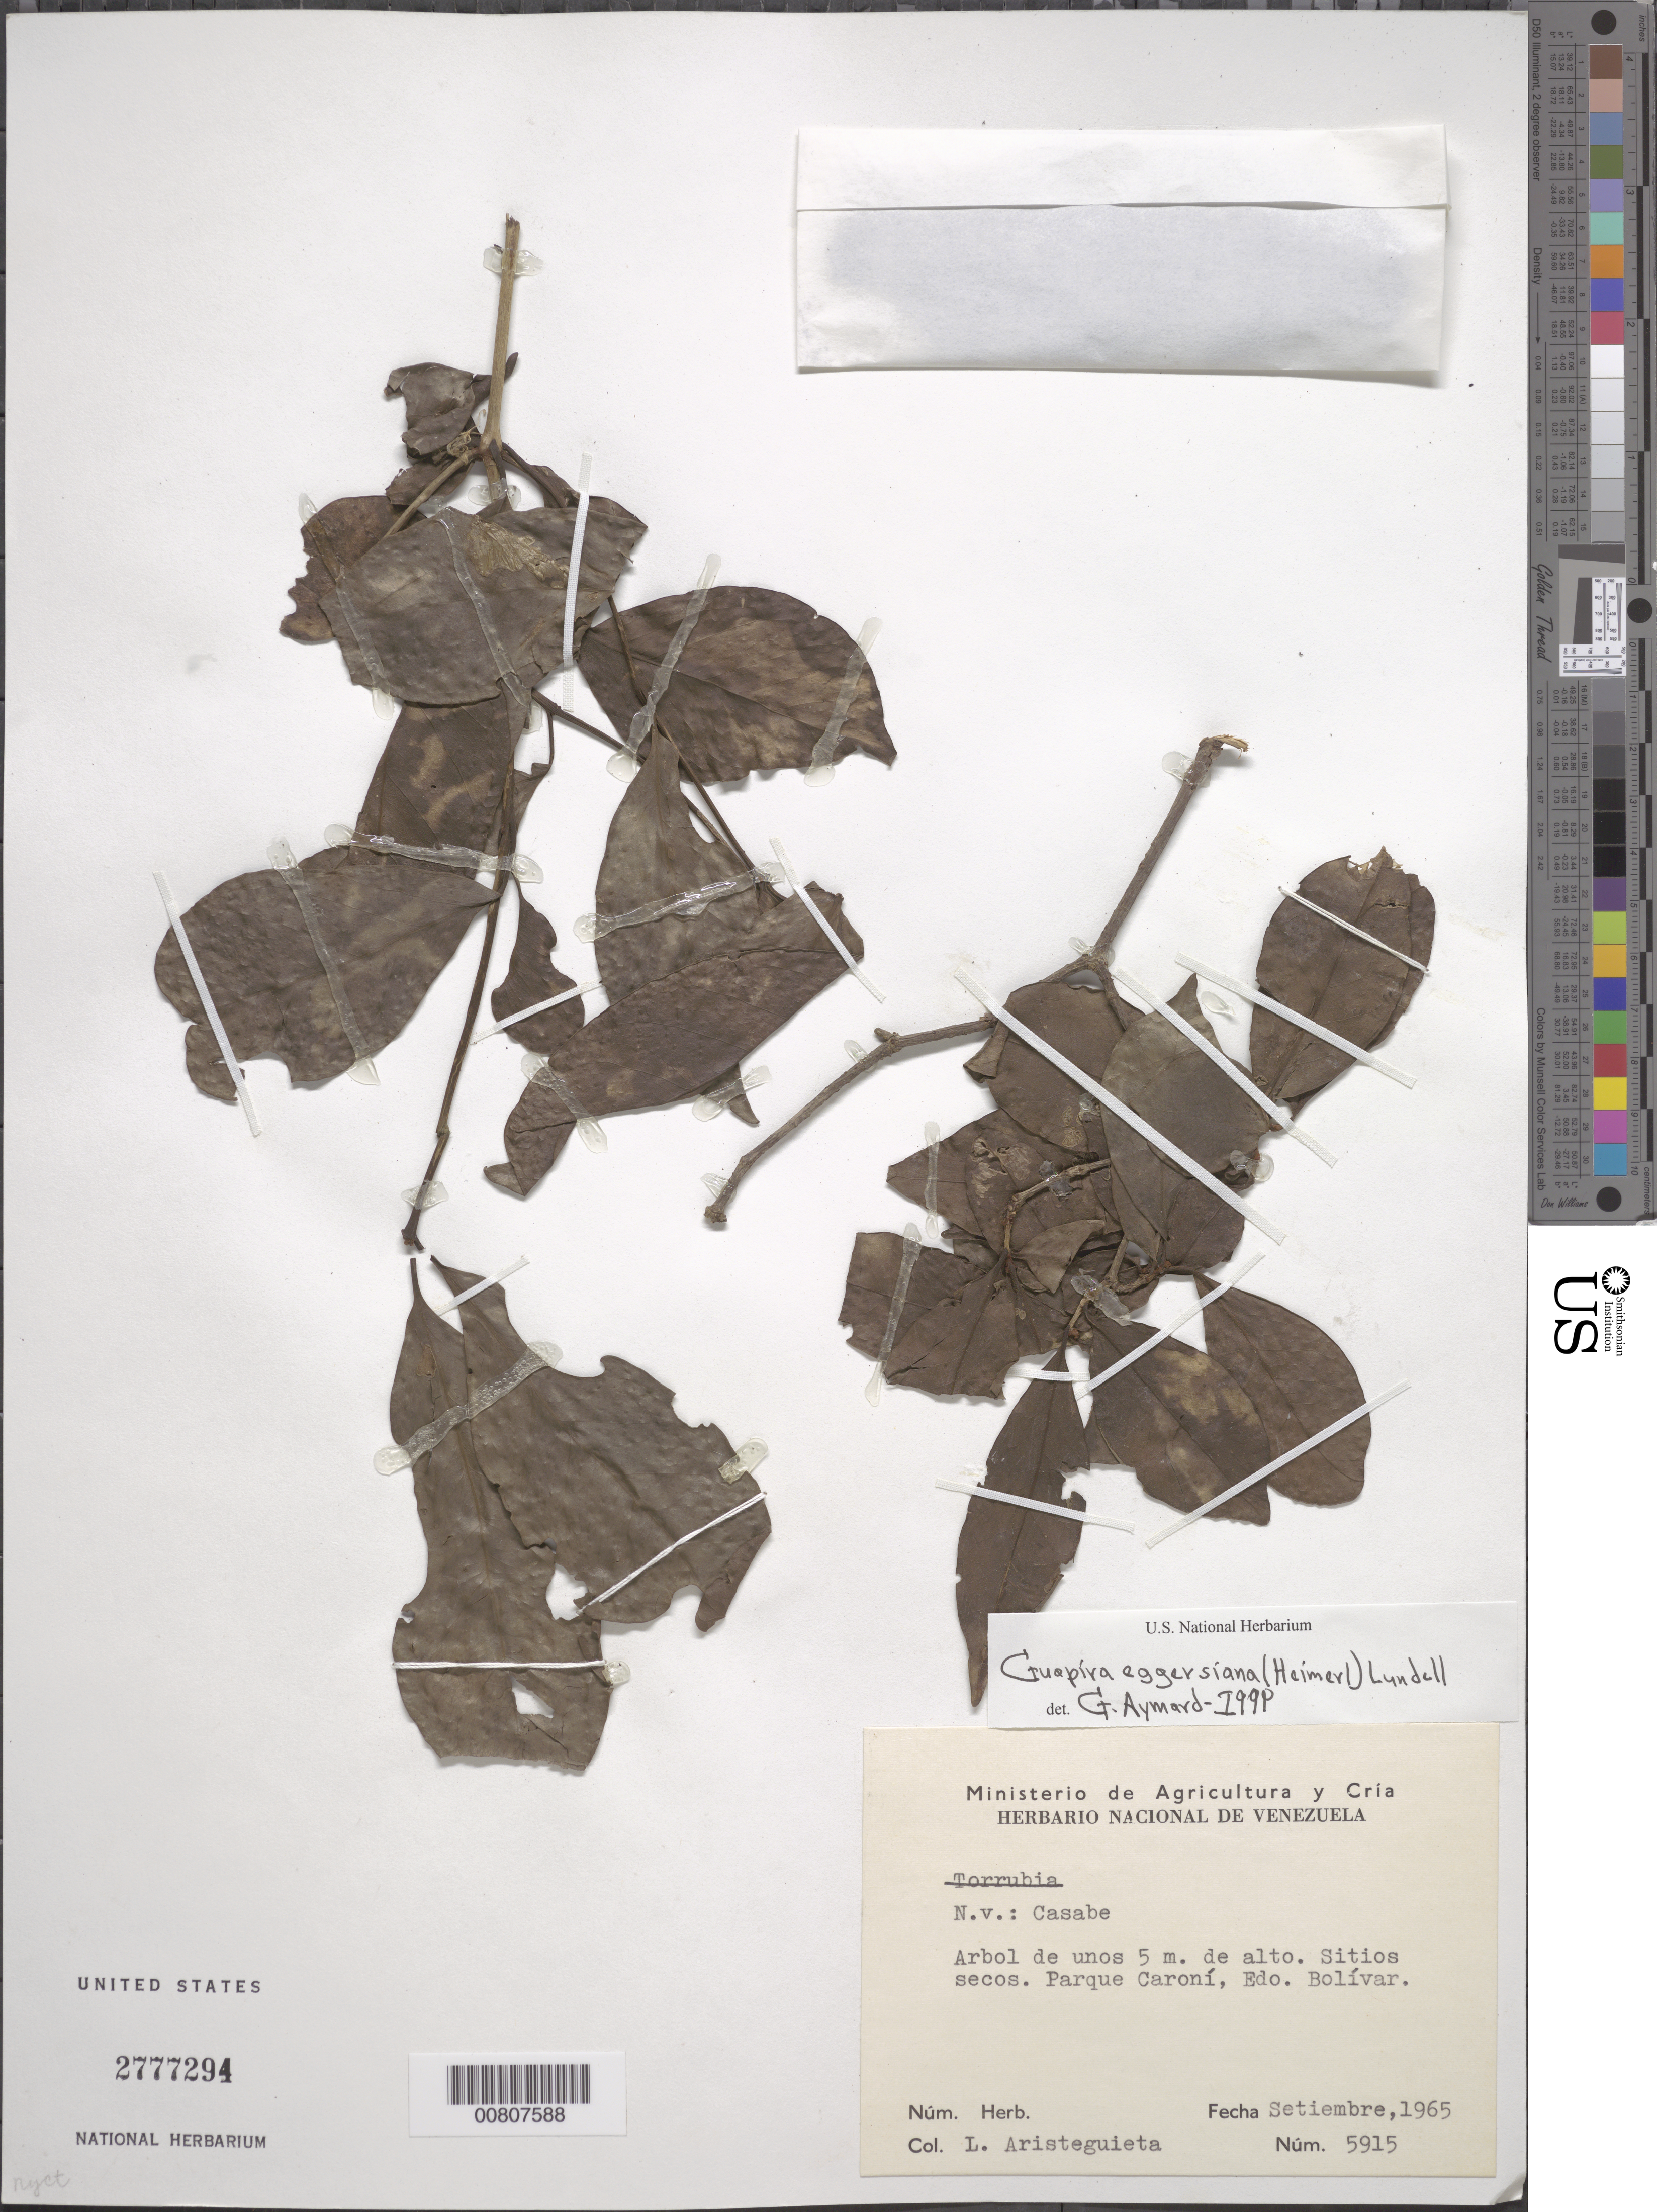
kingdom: Plantae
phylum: Tracheophyta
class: Magnoliopsida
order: Caryophyllales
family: Nyctaginaceae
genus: Guapira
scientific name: Guapira eggersiana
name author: (Heimerl) Lundell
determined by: Aymard C., G. A., (PORT), Univ. Nac. Exp. de los Llanos Ezequiel Zamora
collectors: L. Aristeguieta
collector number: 5915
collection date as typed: Sep-65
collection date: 1965-09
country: Venezuela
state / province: Bolívar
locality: Parque Caroní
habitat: Sitios secos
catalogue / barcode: US 2777294